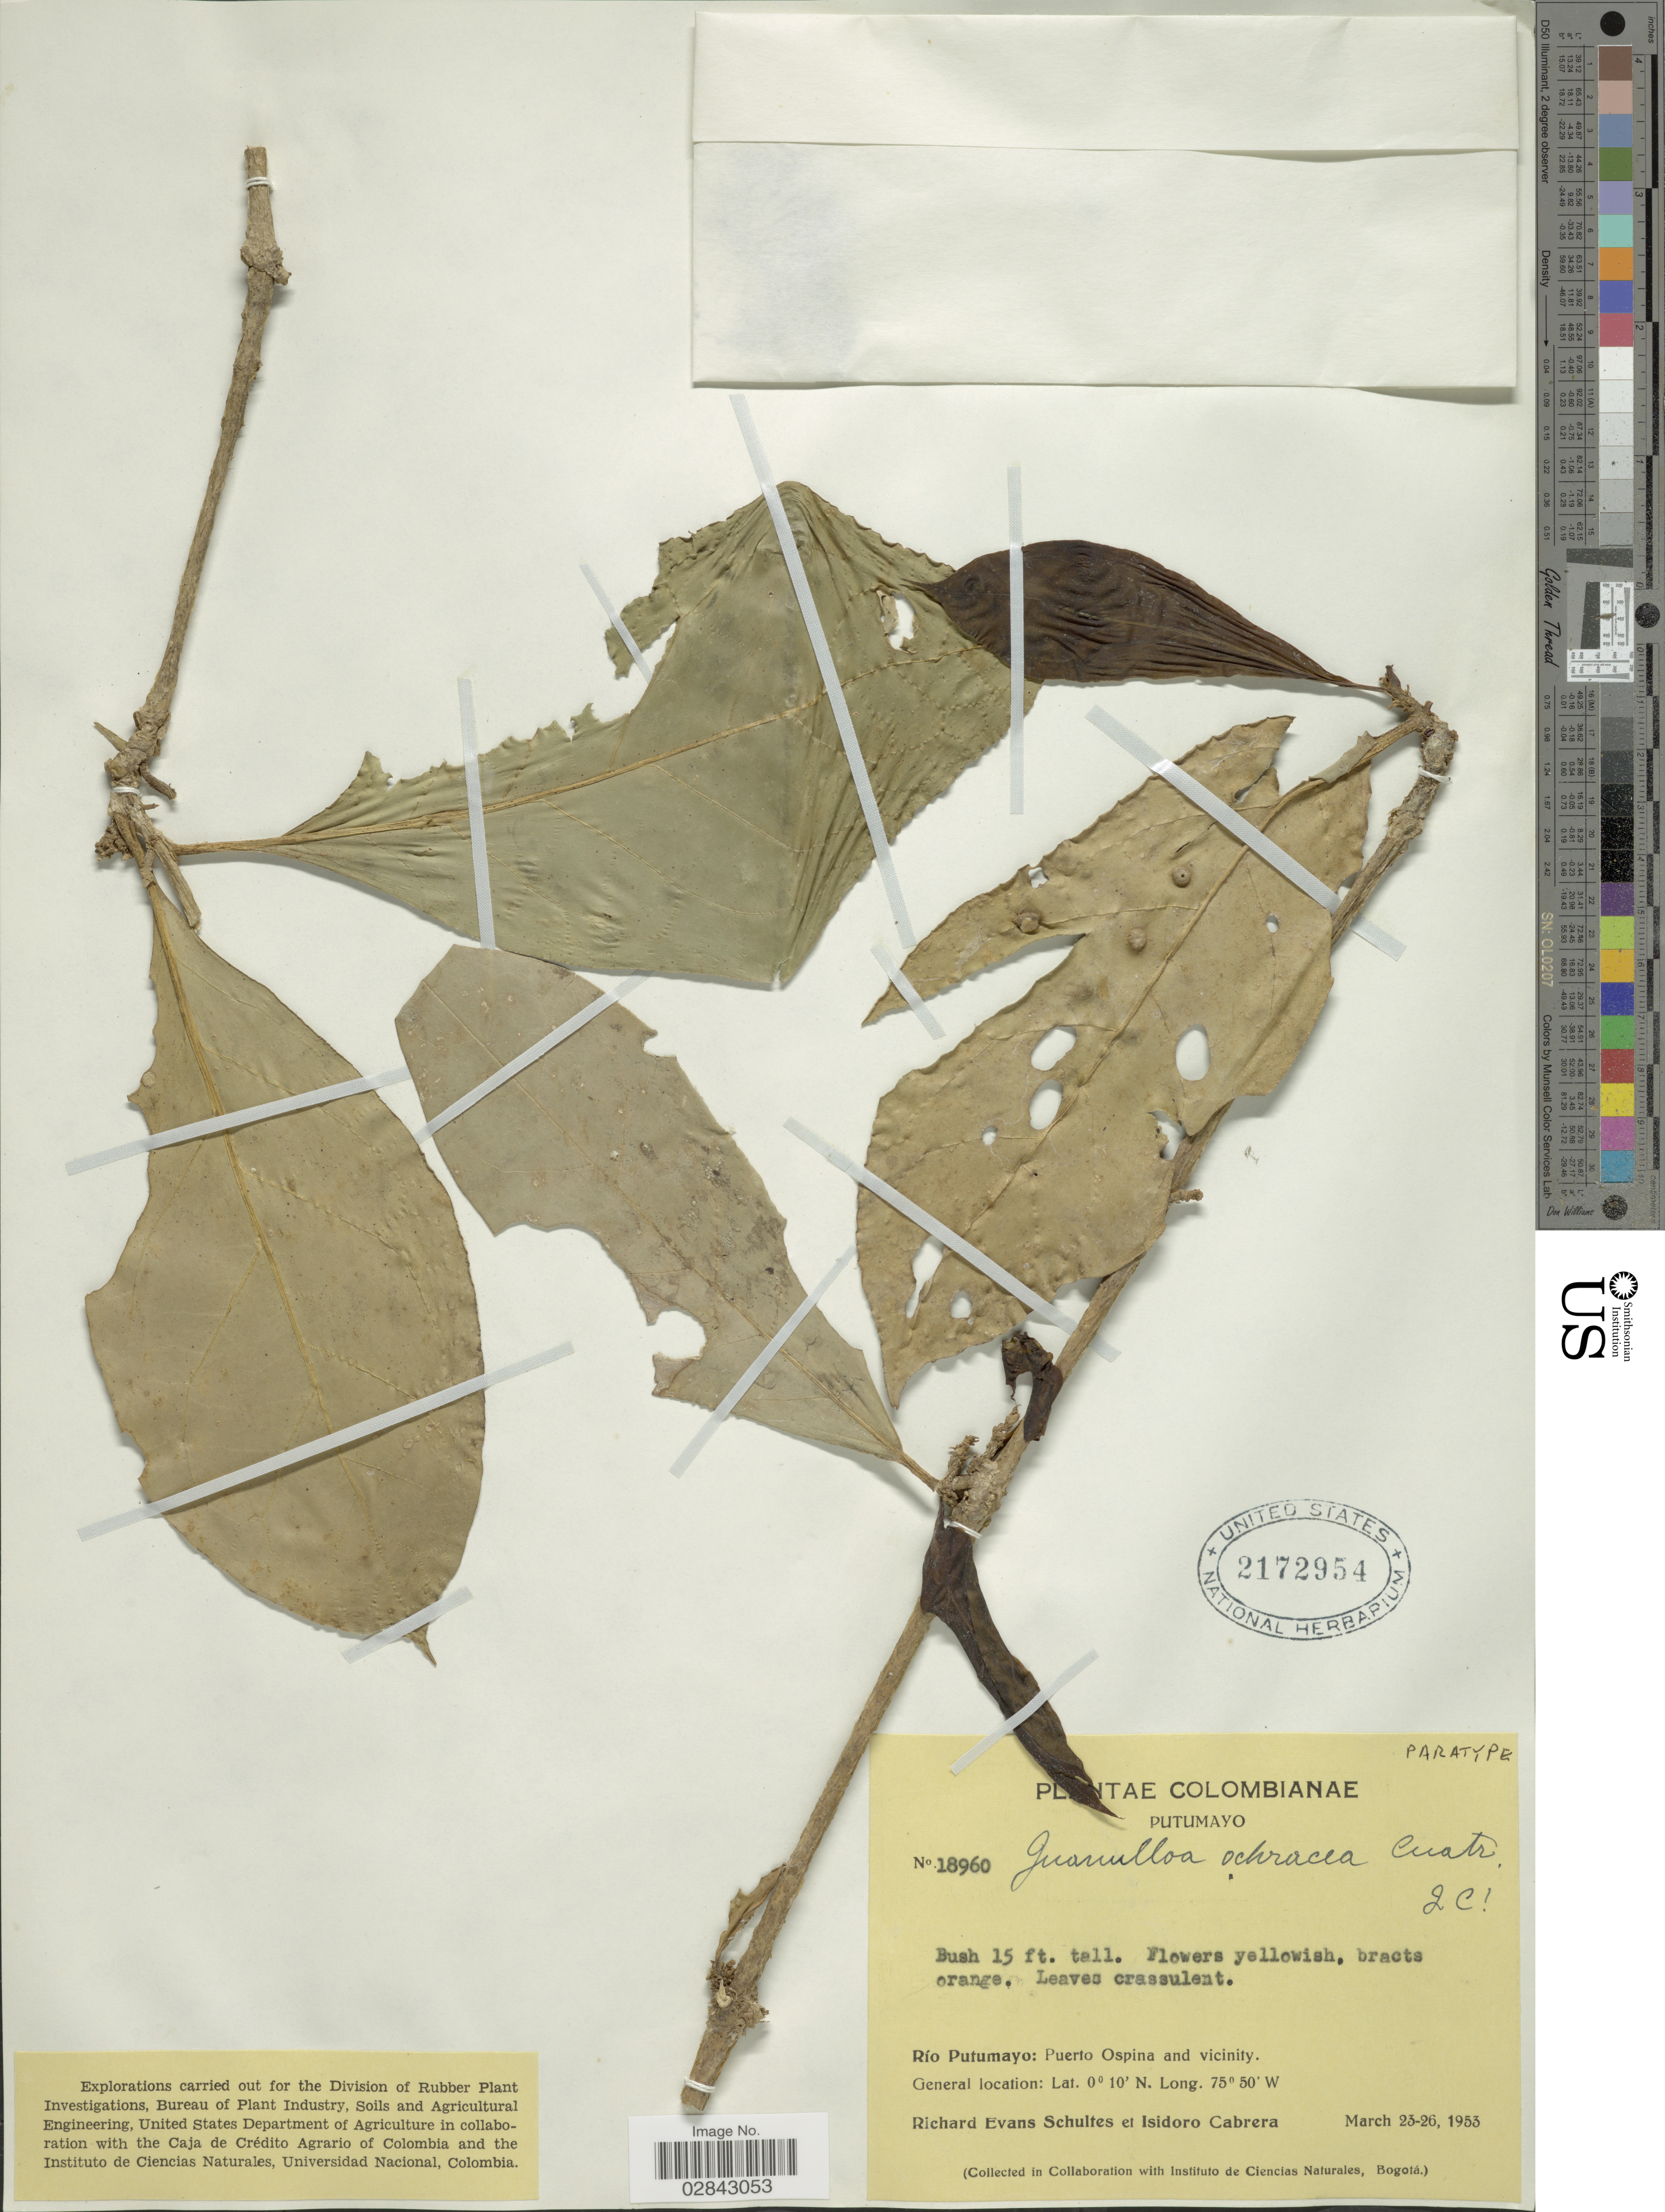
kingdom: Plantae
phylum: Tracheophyta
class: Magnoliopsida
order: Solanales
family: Solanaceae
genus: Juanulloa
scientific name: Juanulloa ochracea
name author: Cuatrec.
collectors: R. E. Schultes & I. Cabrera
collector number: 18960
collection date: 1953-03-23/1953-03-26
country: Colombia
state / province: Putumayo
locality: Río Putumayo: Puerto Ospina and vicinity.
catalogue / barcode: US 2172954